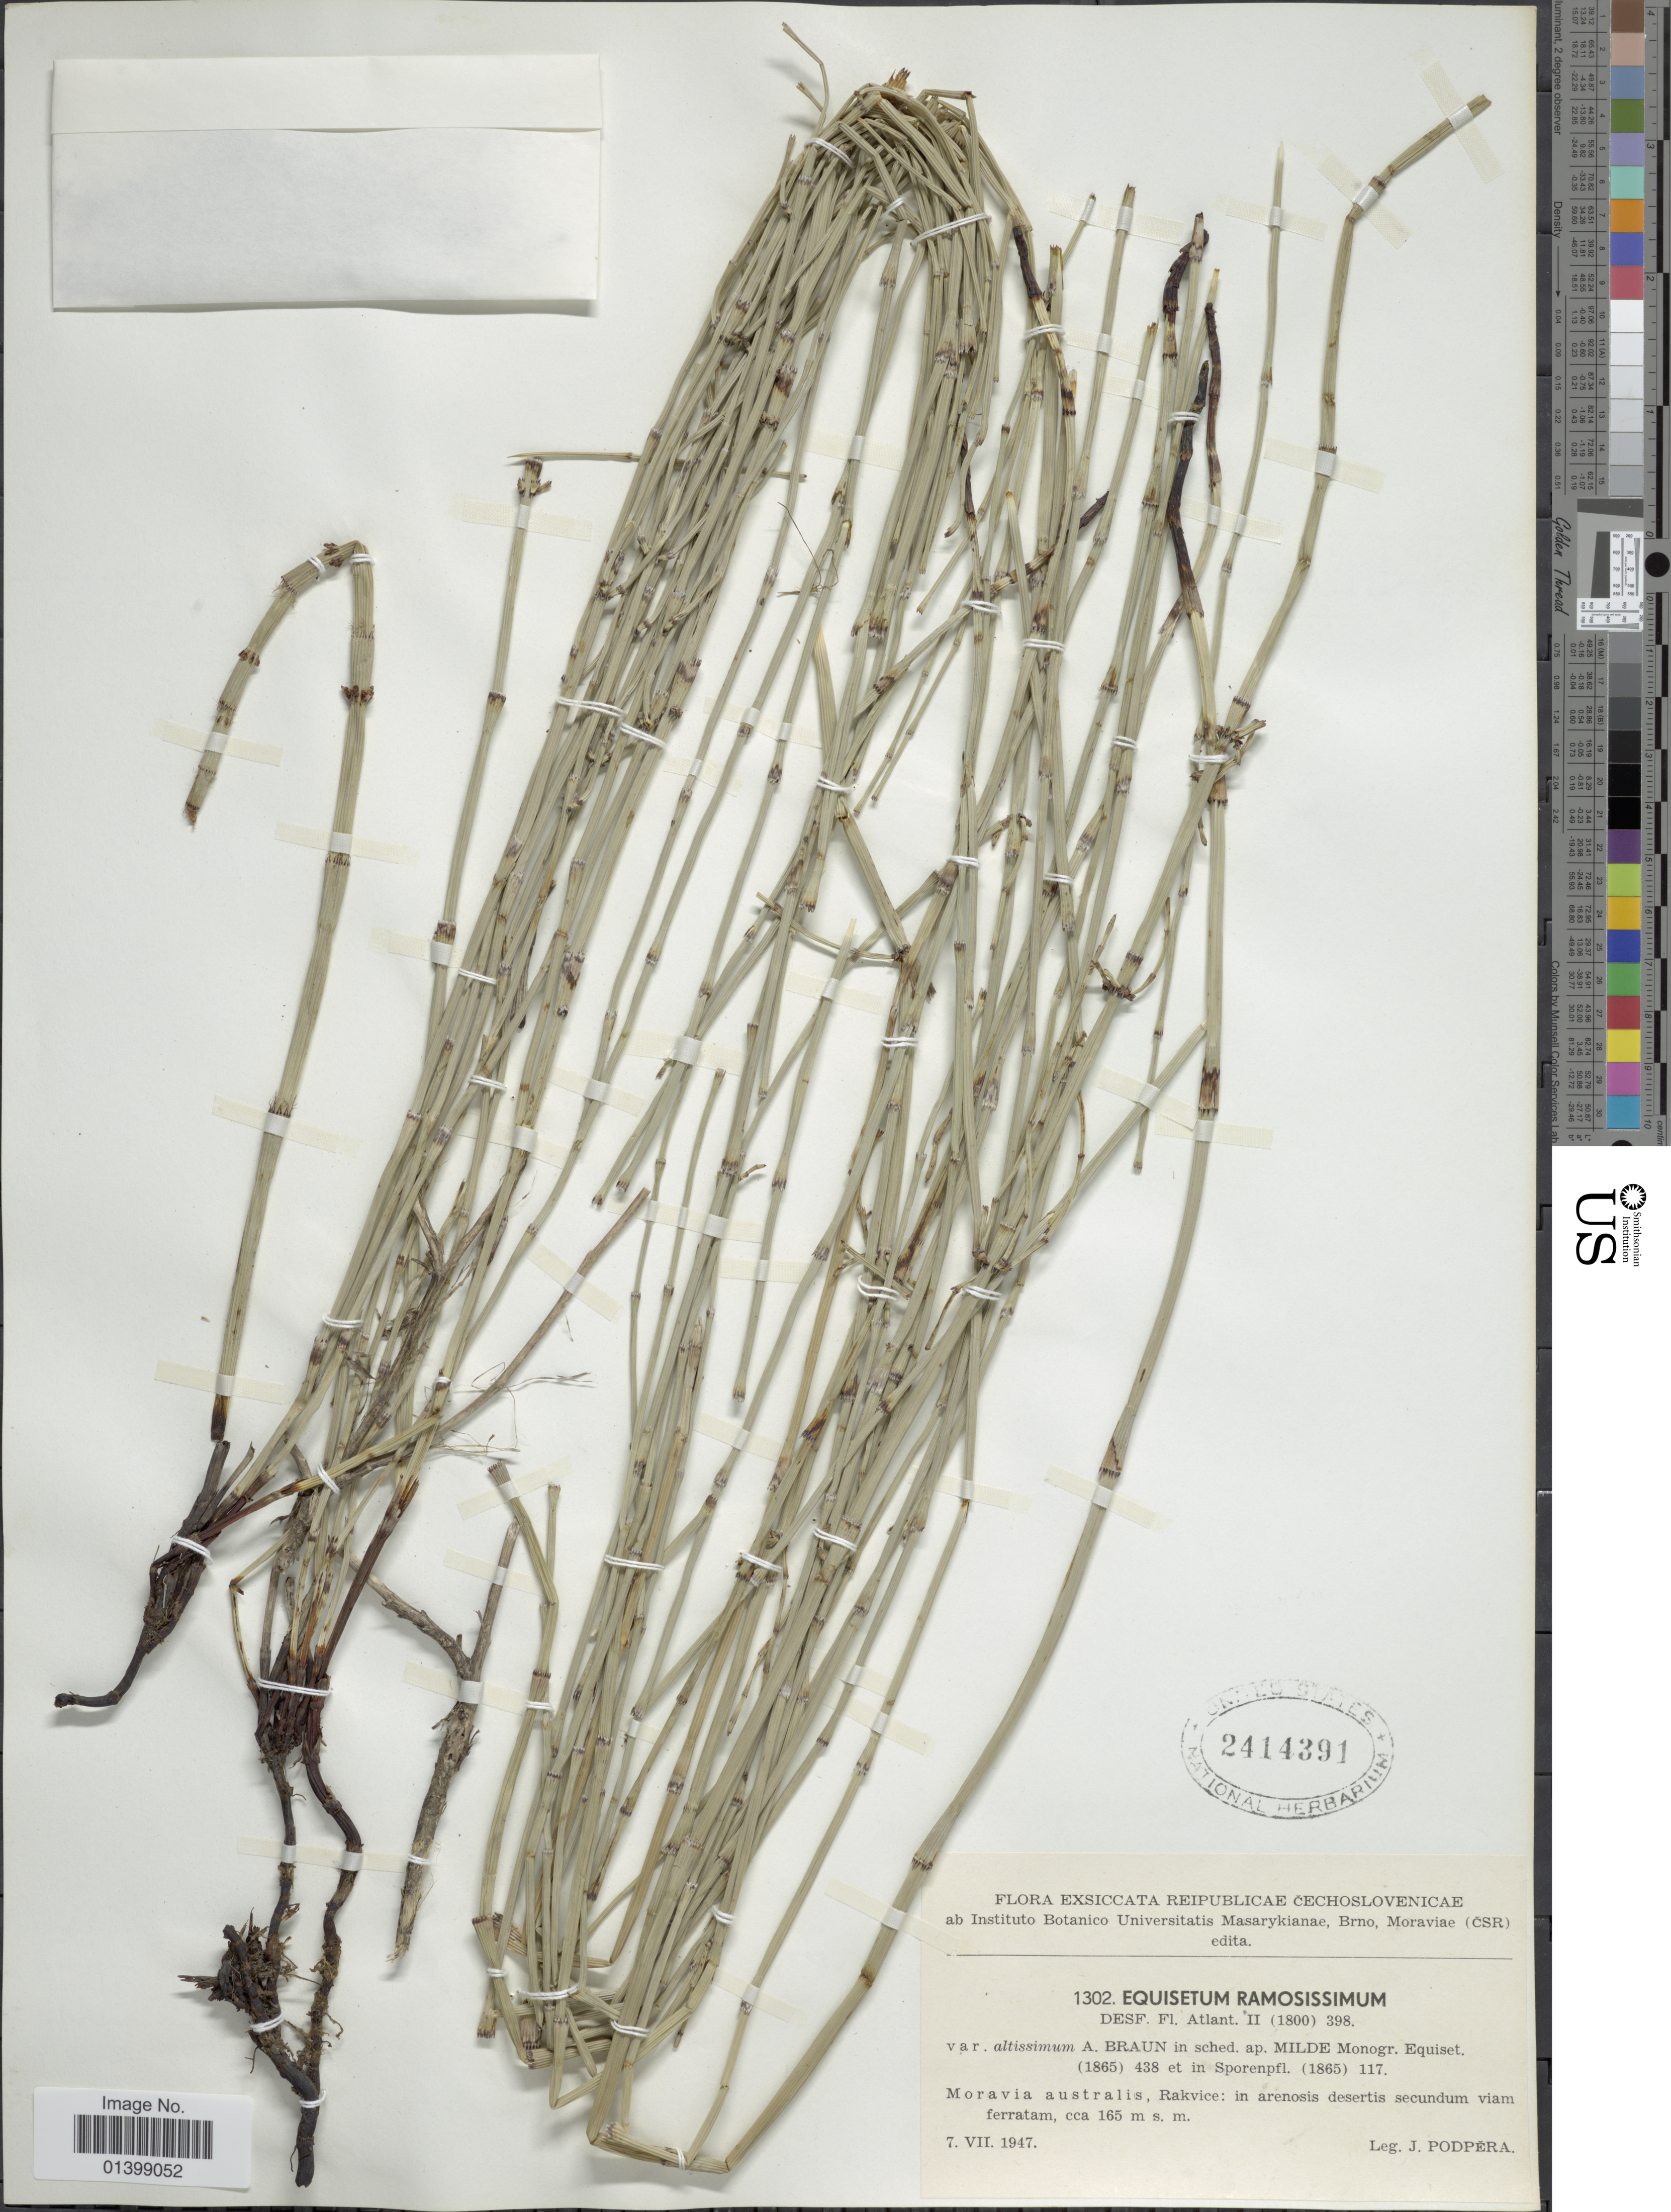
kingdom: Plantae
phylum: Tracheophyta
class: Polypodiopsida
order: Equisetales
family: Equisetaceae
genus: Equisetum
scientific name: Equisetum ramosissimum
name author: Desf.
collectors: J. Podpera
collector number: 1302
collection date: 1947-07-07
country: Czechia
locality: Moravia australis, Rakvice: in arenosis desertis secundum viam ferratam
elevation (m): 165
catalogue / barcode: US 2414391